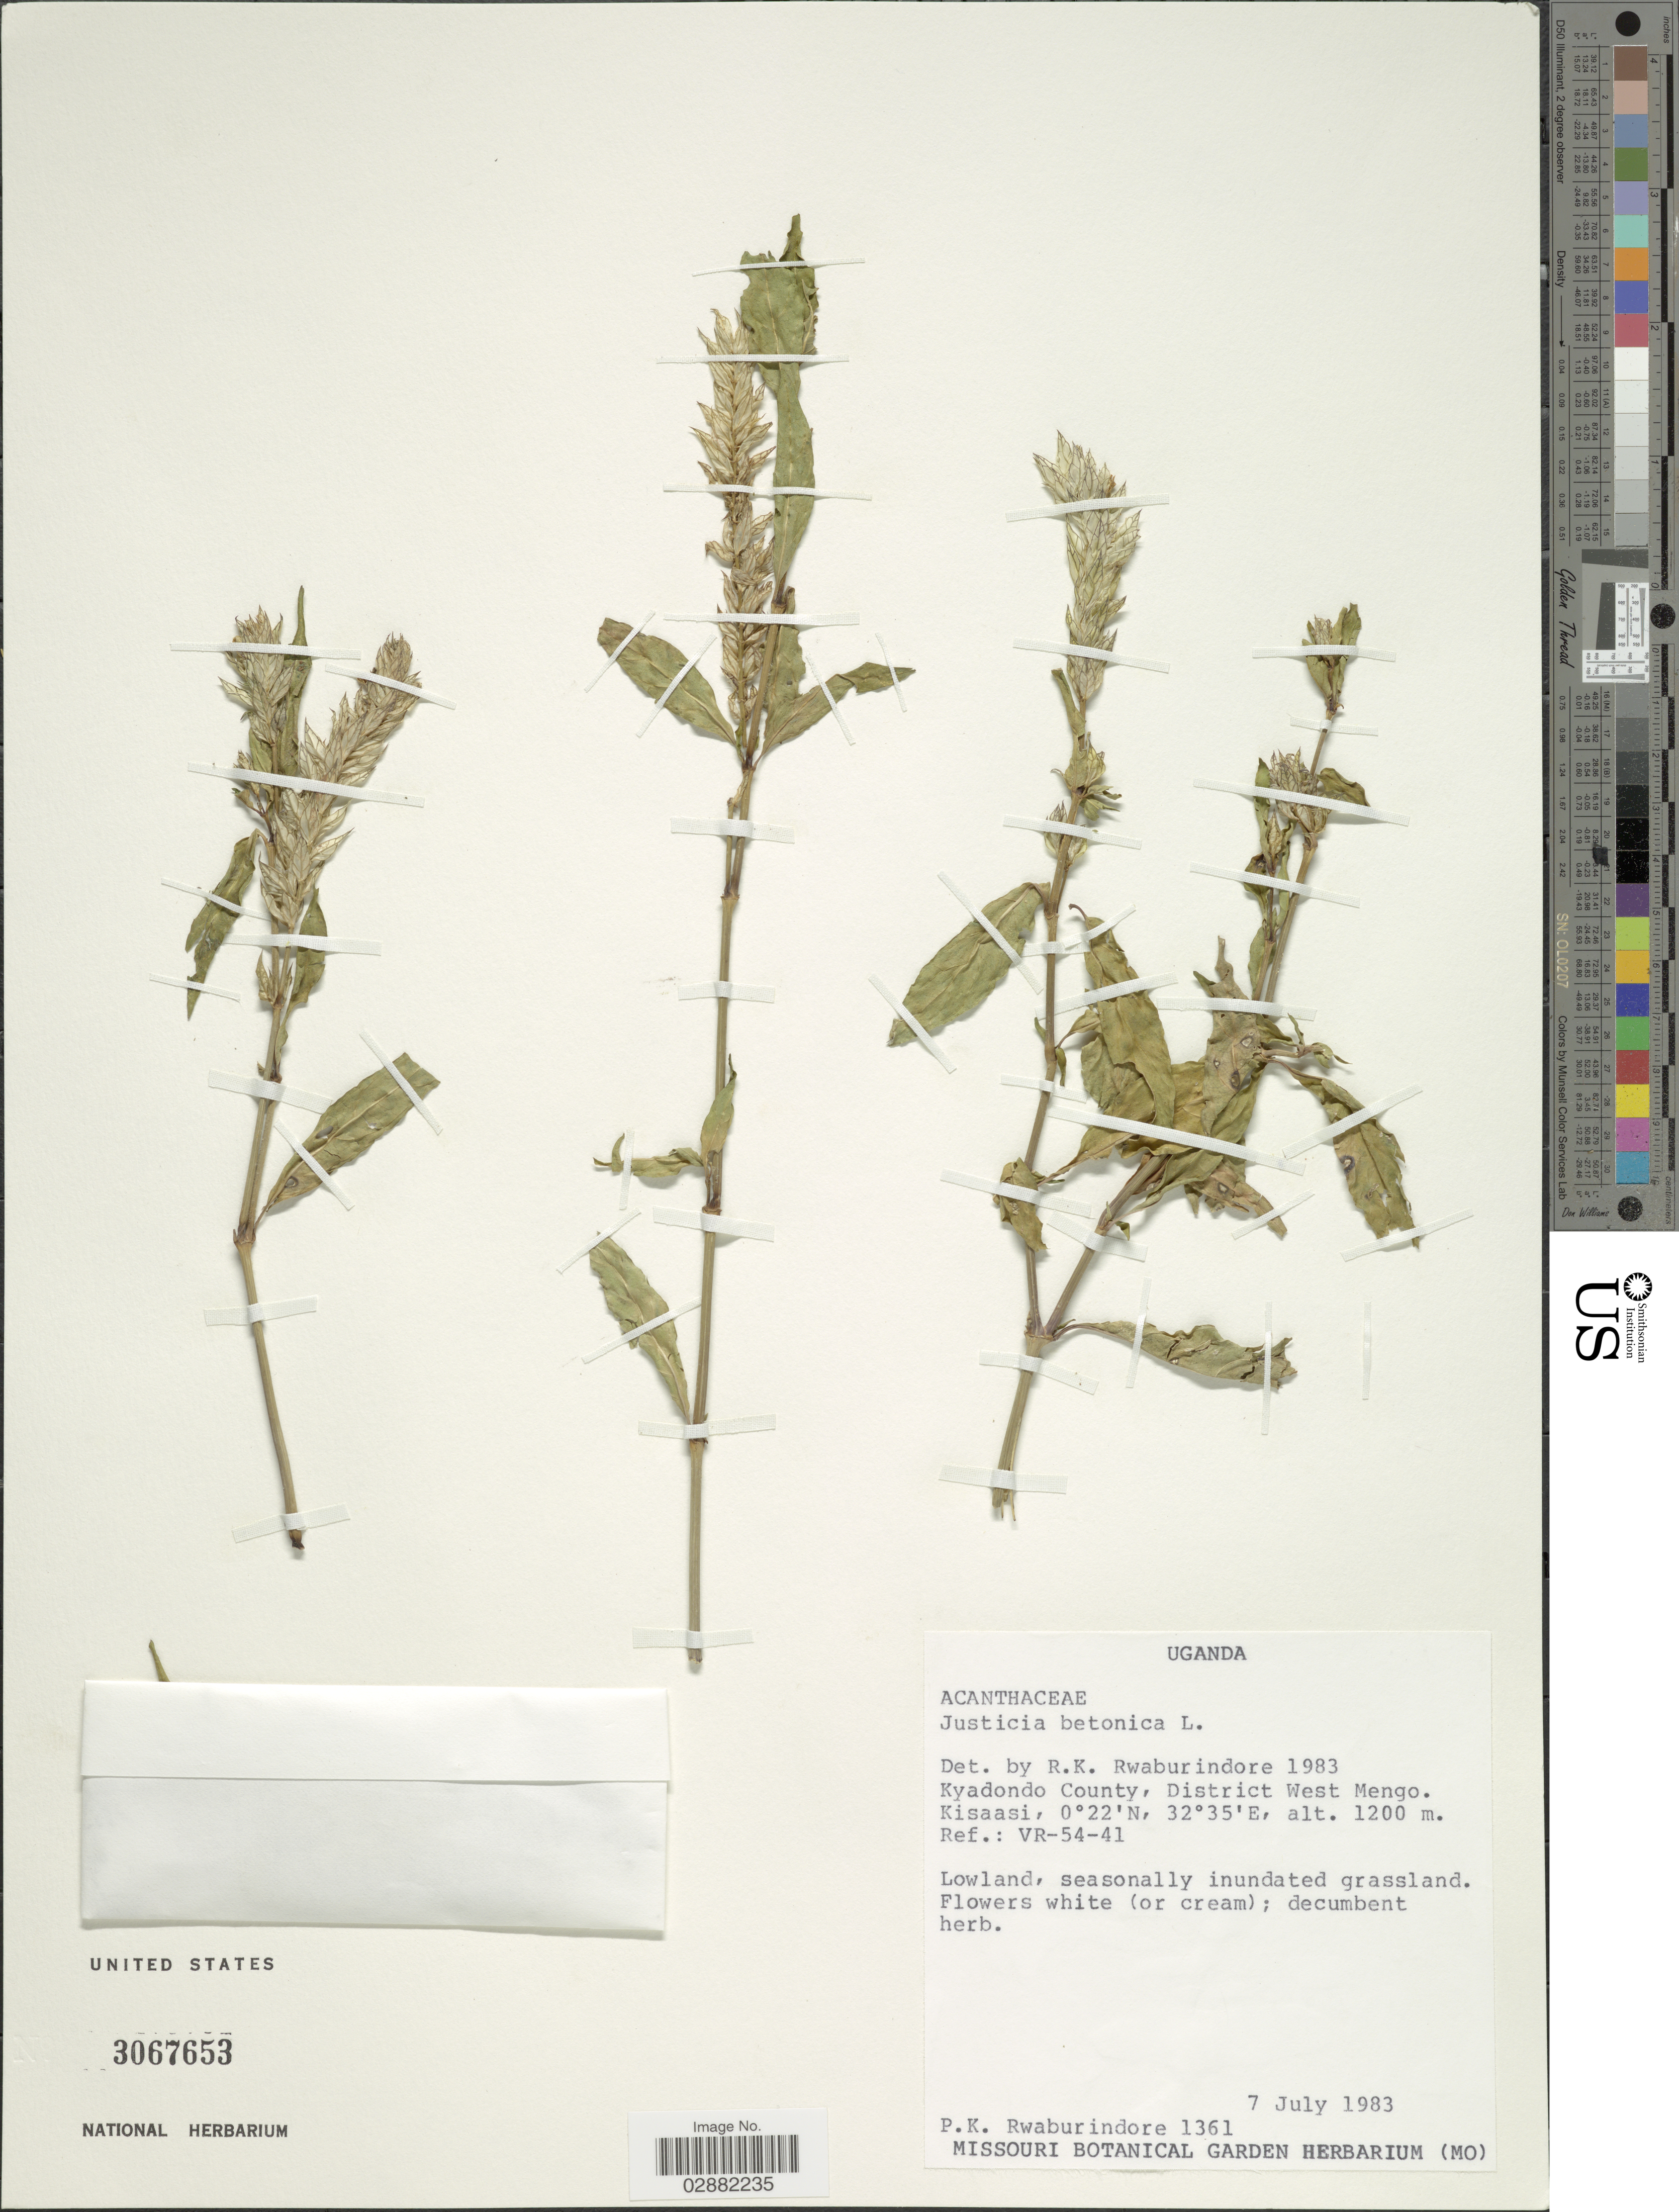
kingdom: Plantae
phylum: Tracheophyta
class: Magnoliopsida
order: Lamiales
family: Acanthaceae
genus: Justicia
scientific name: Justicia betonica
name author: L.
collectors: P. Rwaburindore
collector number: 1361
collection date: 1983-07-07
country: Uganda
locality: Kyadondo County, District West Mengo. Kisaasi. Ref.: VR-54-41.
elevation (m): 1200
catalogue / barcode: US 3067653